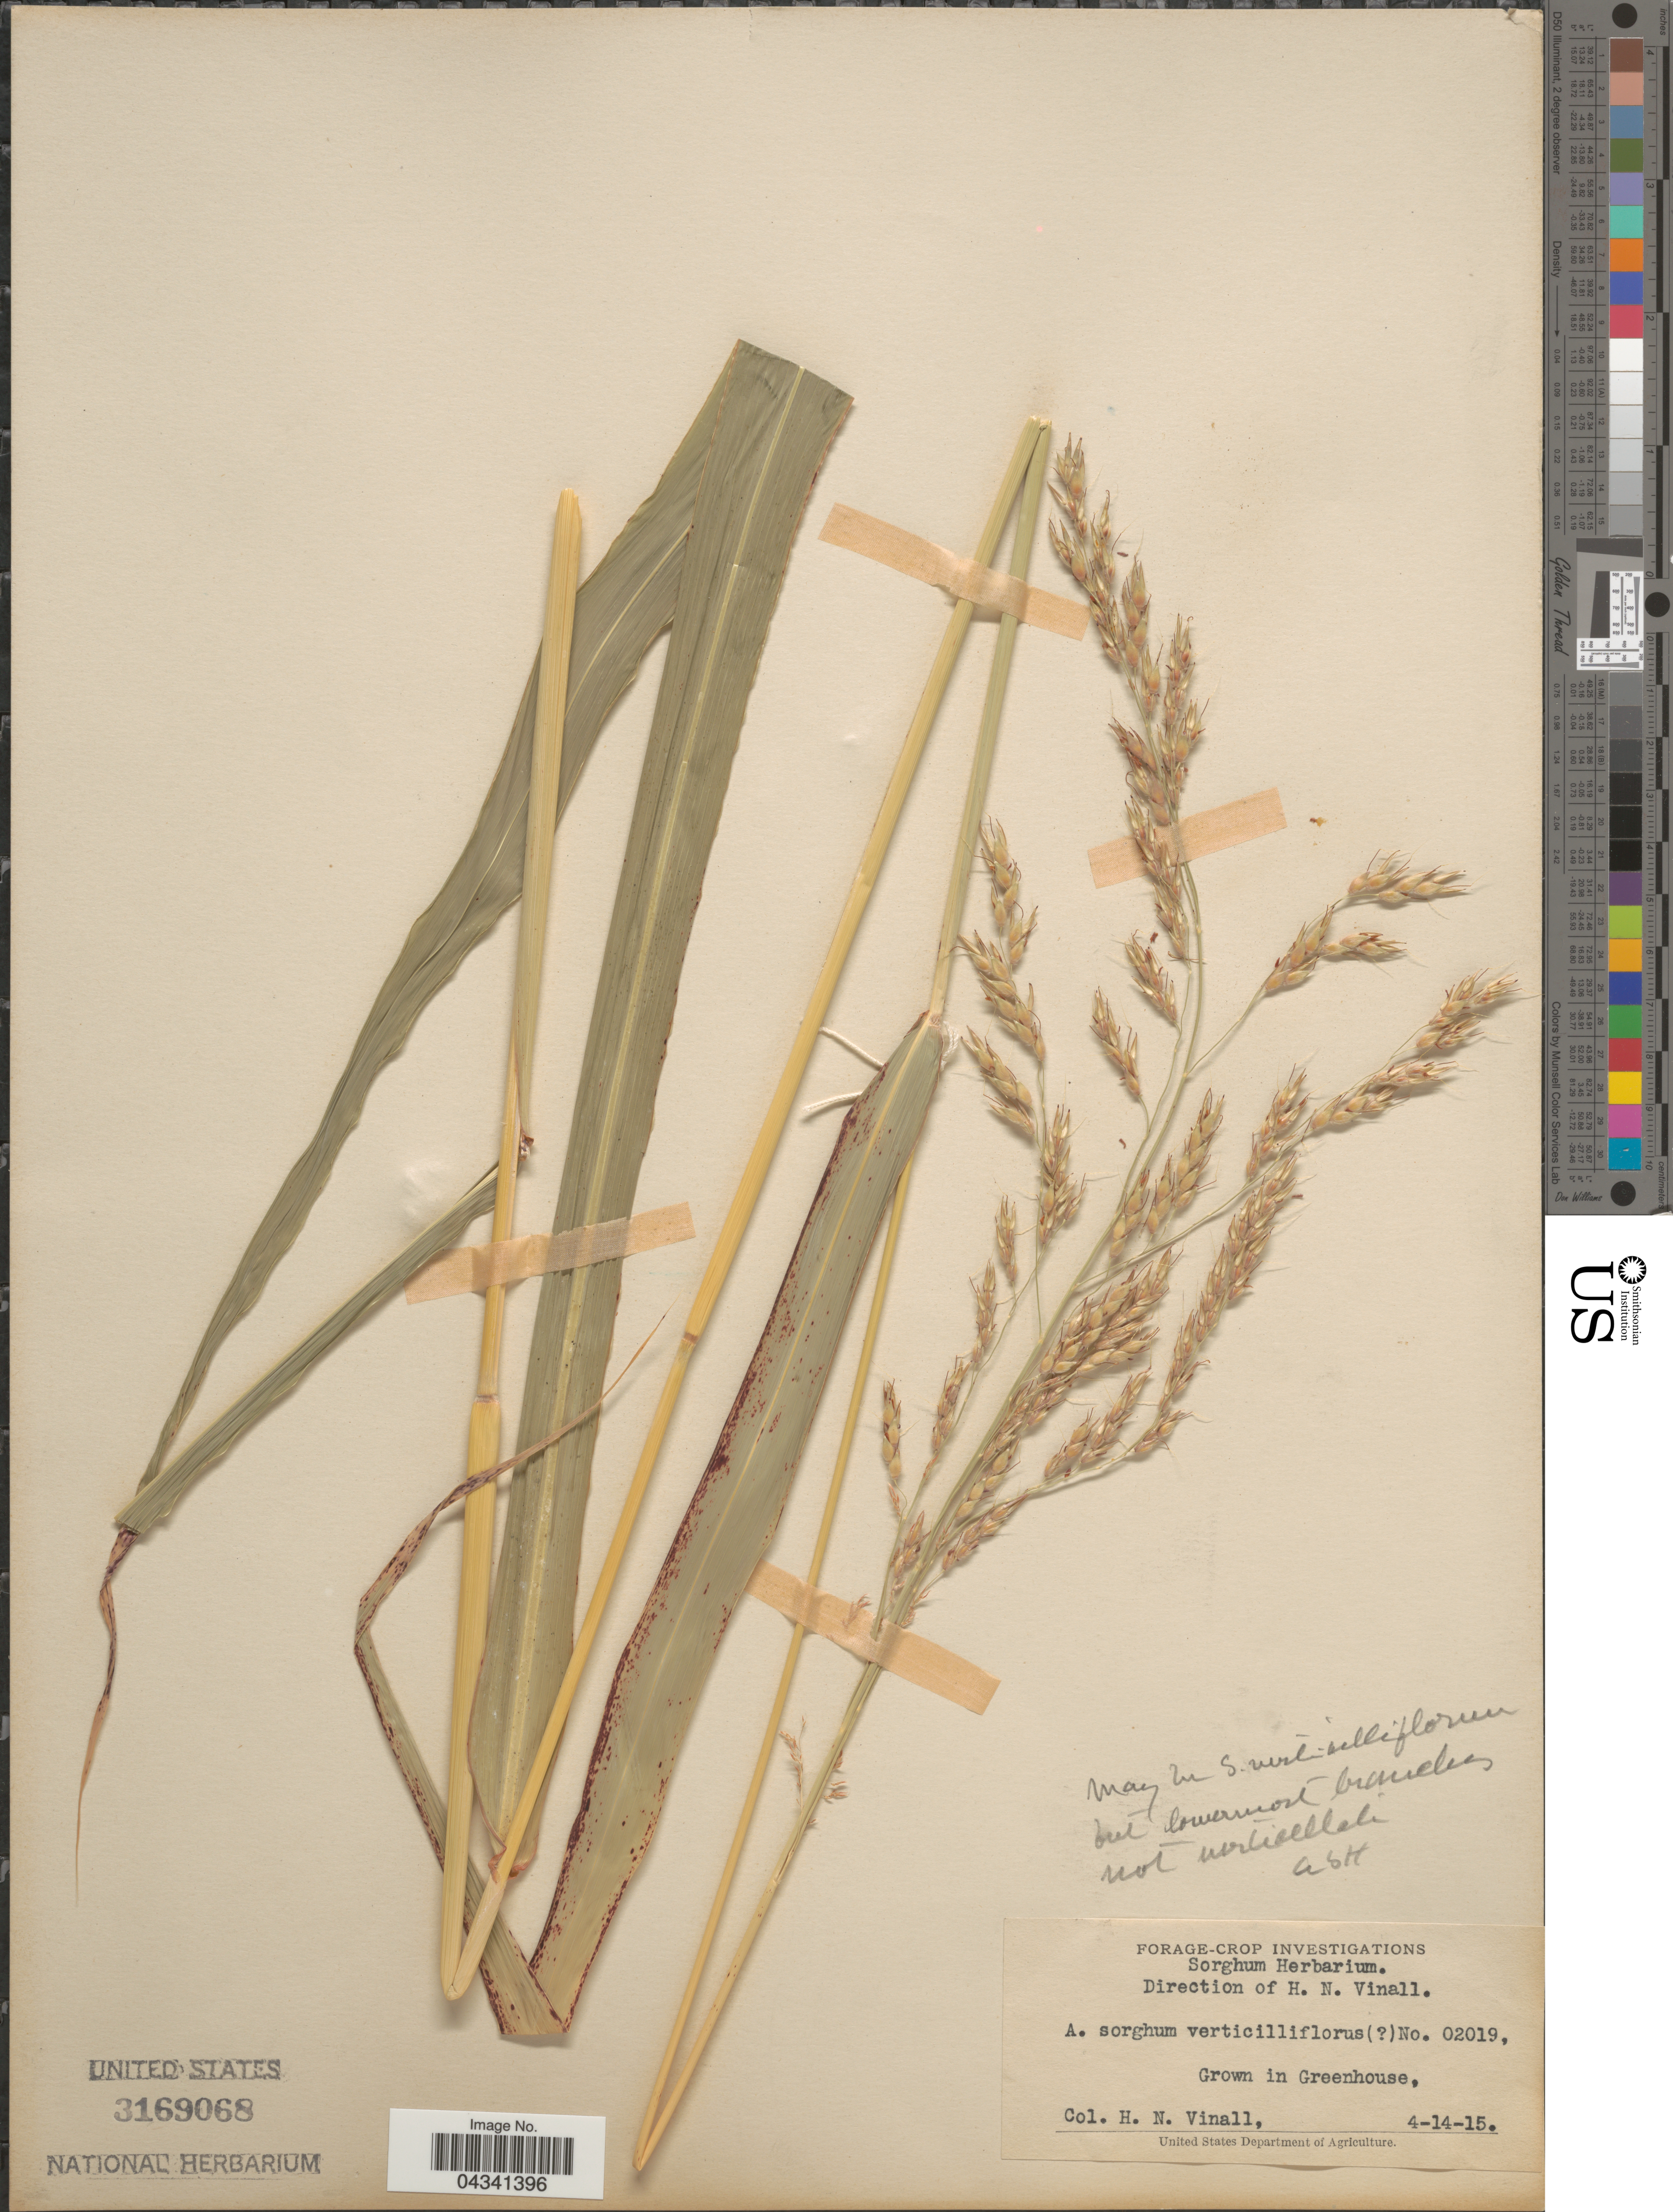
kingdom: Plantae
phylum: Tracheophyta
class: Liliopsida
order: Poales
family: Poaceae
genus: Sorghum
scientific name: Sorghum arundinaceum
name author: (Desv.) Stapf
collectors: H. Vinall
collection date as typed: Transcribed d/m/y: 14/4/15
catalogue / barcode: US 3169068